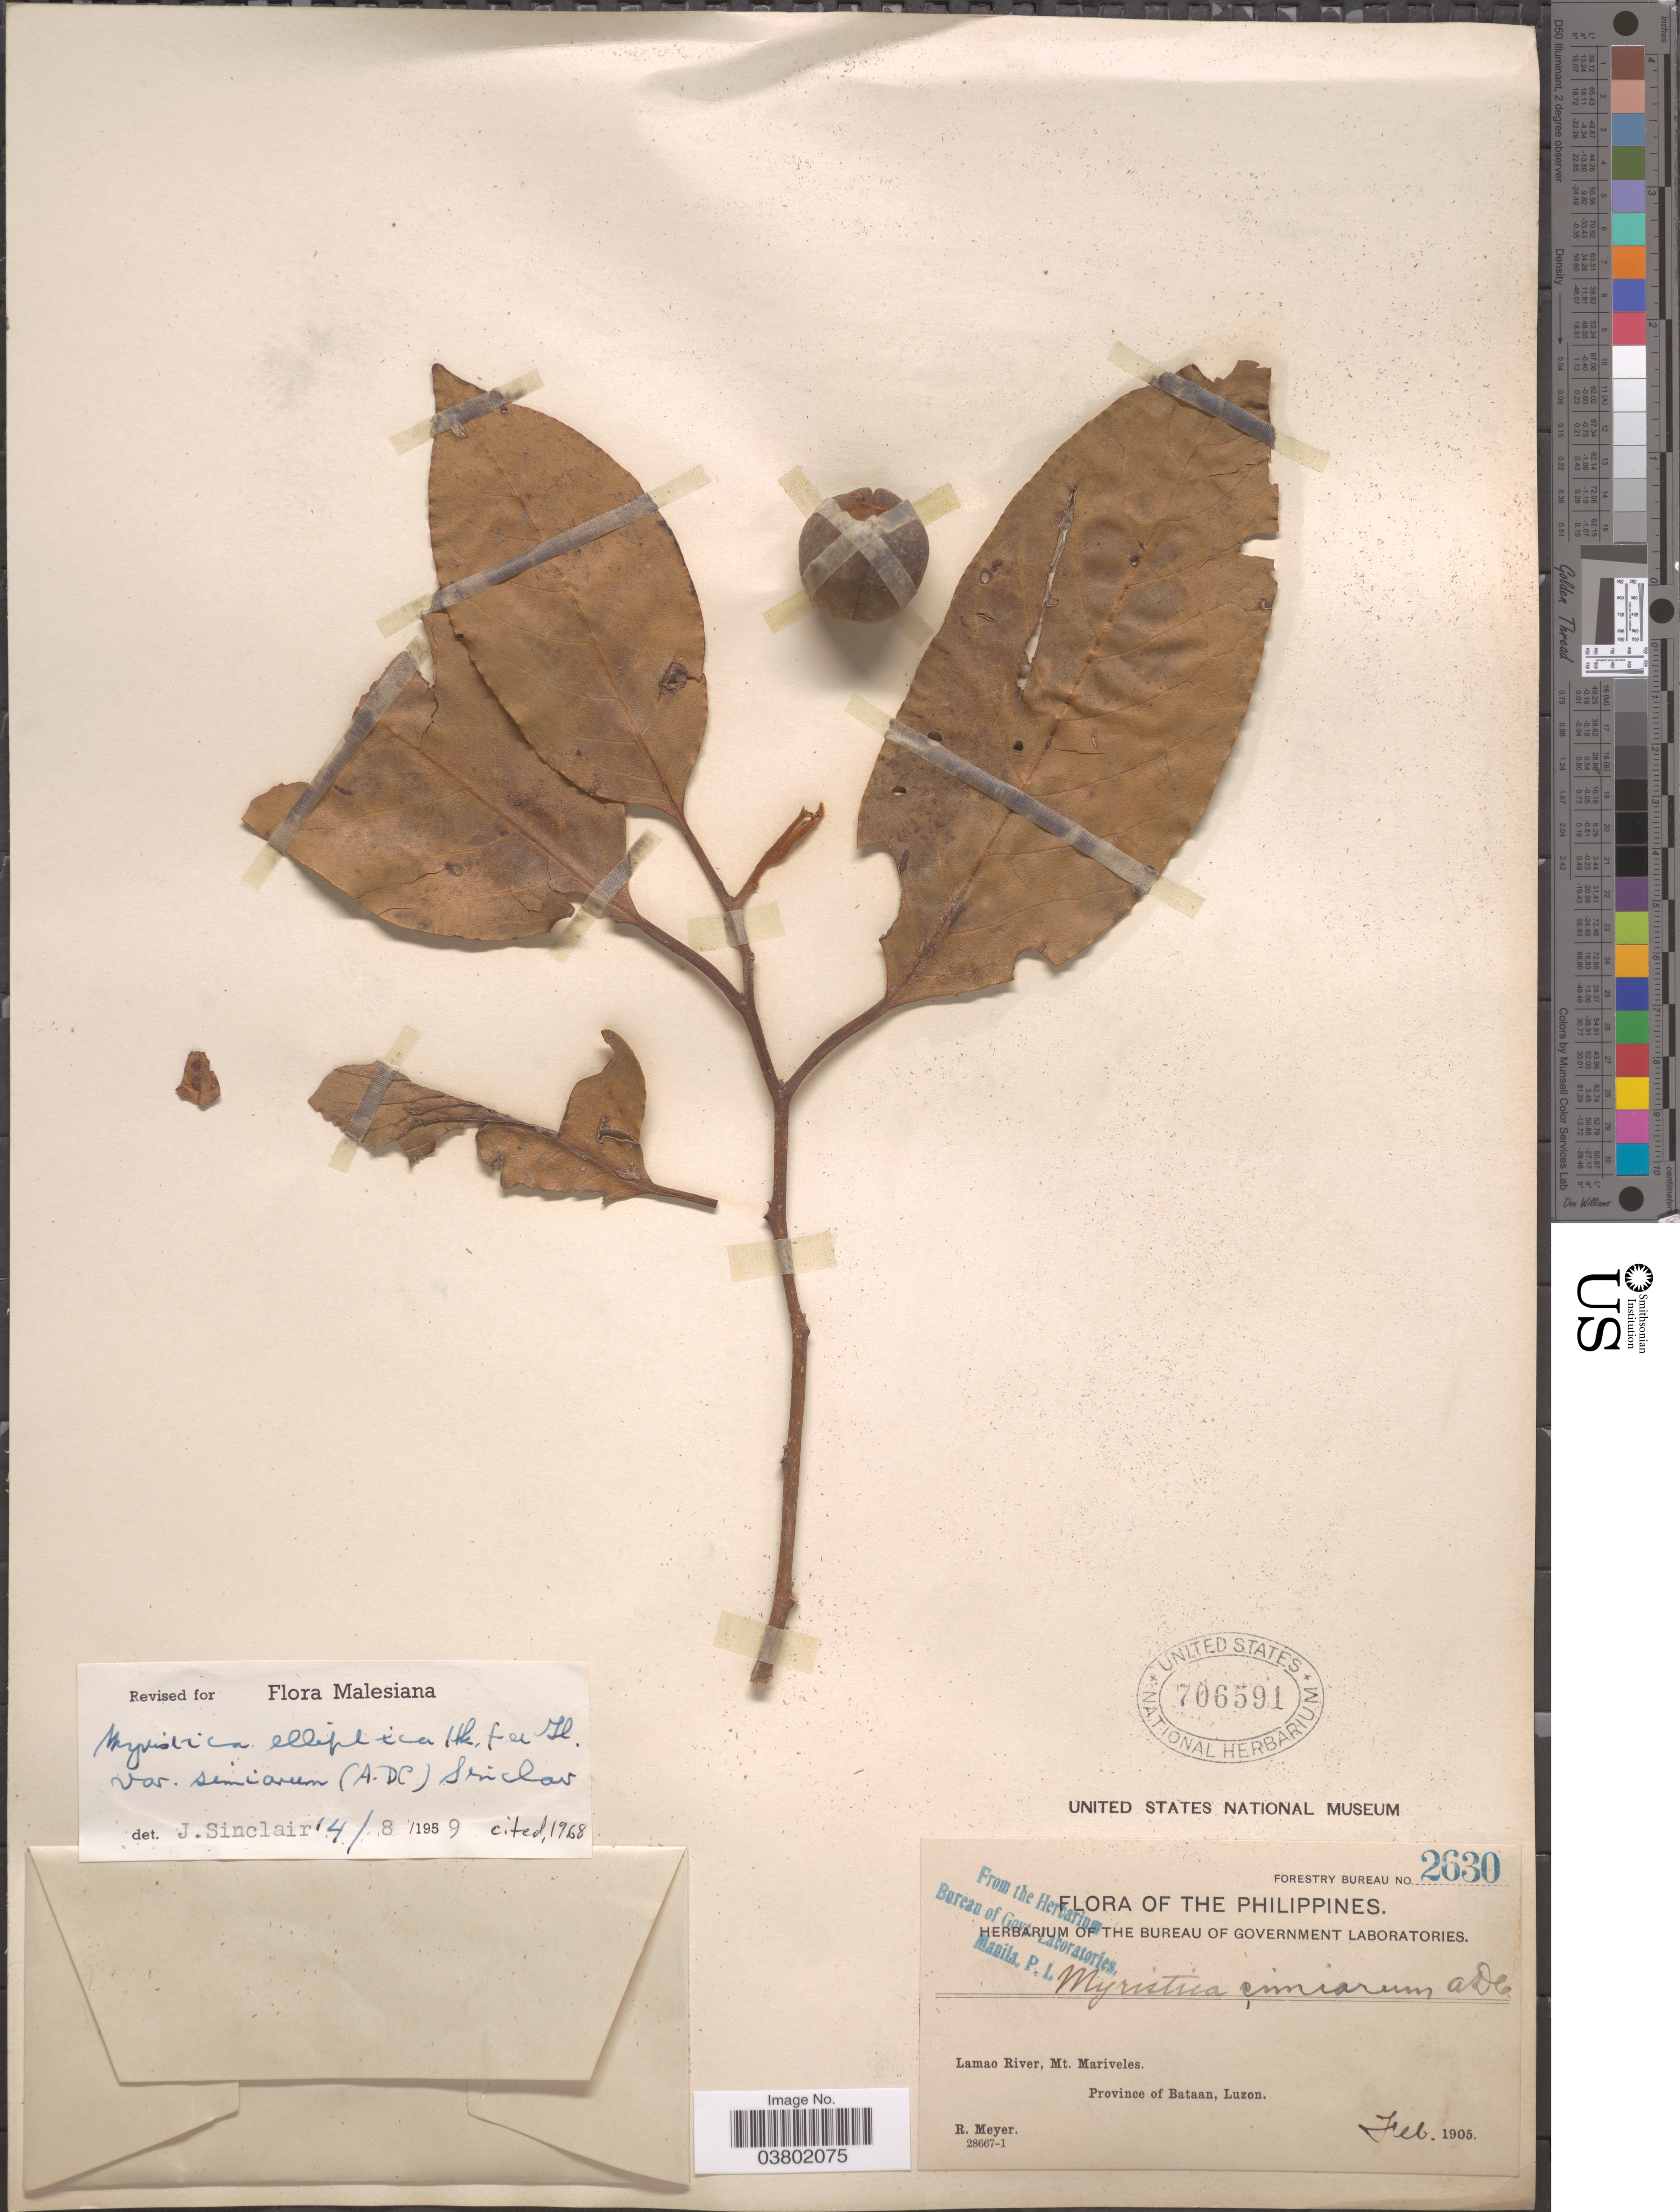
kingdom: Plantae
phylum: Tracheophyta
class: Magnoliopsida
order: Magnoliales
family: Myristicaceae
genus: Myristica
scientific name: Myristica elliptica var. simiarum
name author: (A. DC.) J. Sinclair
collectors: R. Meyer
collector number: Forestry Bureau 2630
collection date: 1905-02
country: Philippines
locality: Lamao River, Mt.Mariveles. Province of Bataan, Luzon.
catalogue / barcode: US 706591